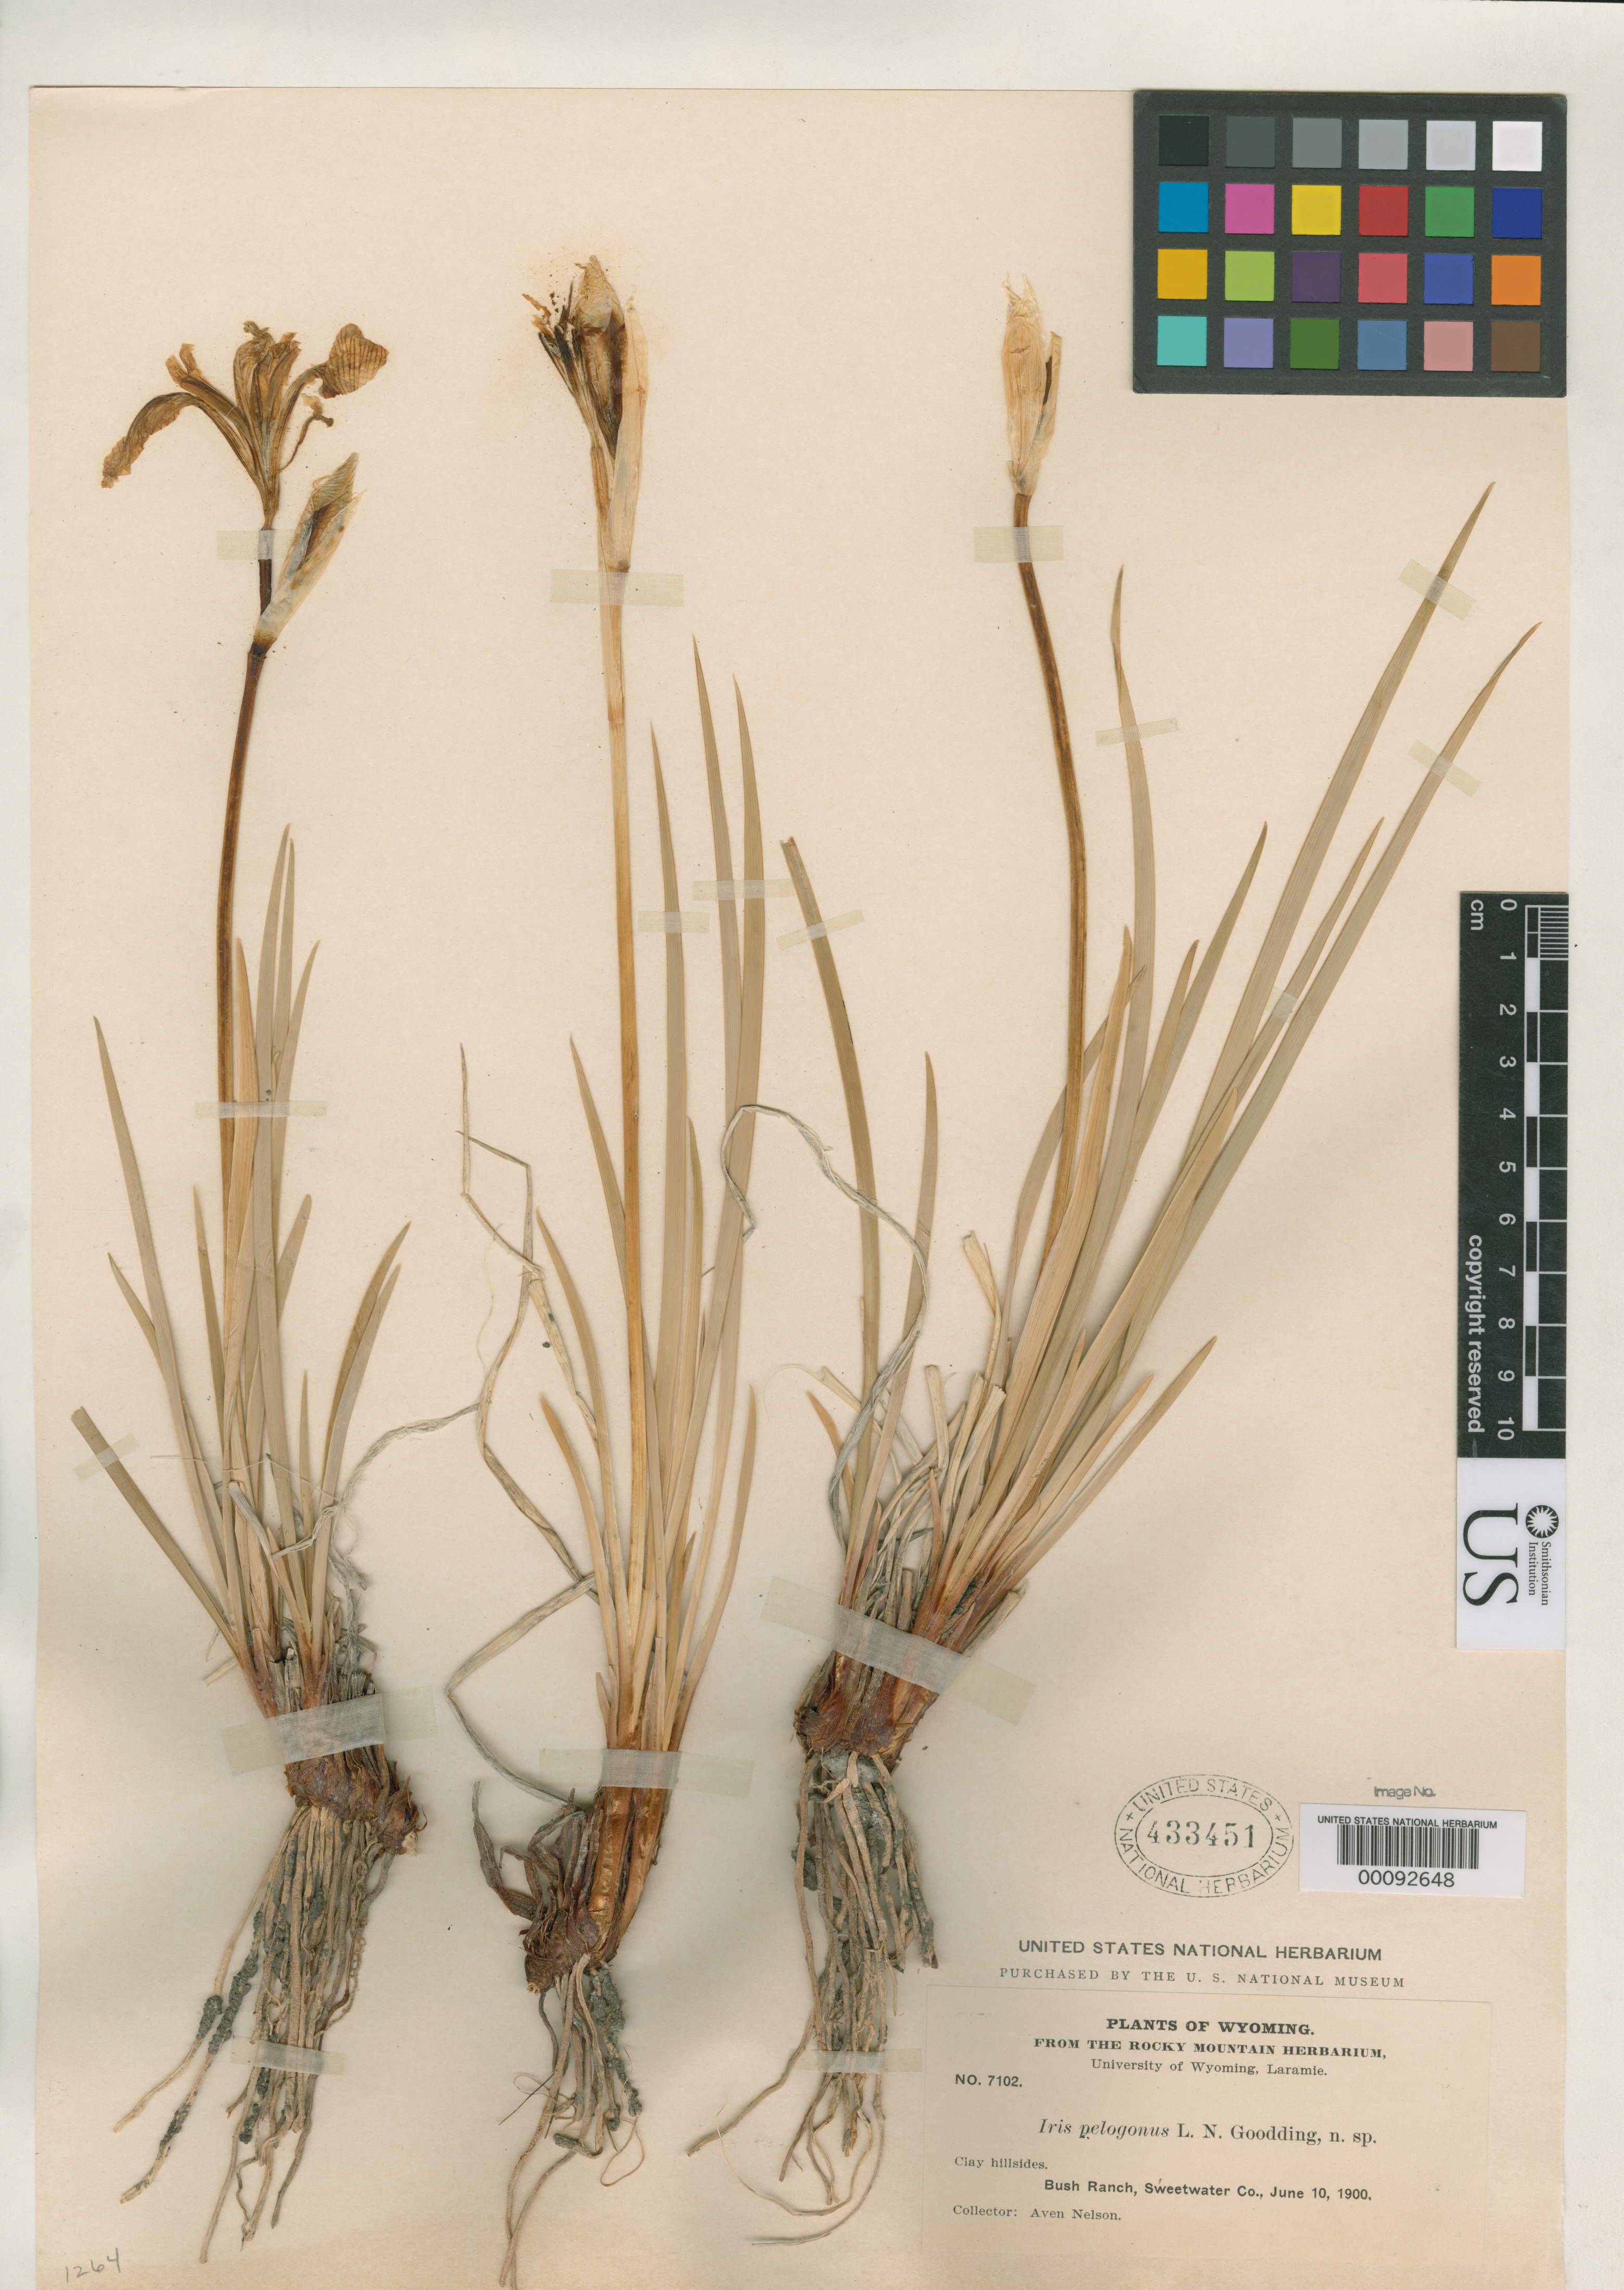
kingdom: Plantae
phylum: Tracheophyta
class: Liliopsida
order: Asparagales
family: Iridaceae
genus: Iris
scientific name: Iris pelogonus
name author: Goodd.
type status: Isotype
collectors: A. Nelson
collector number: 7102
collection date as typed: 10 Jun 1900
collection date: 1900-06-10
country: United States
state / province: Wyoming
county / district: Sweetwater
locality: Bush Ranch.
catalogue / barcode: US 433451